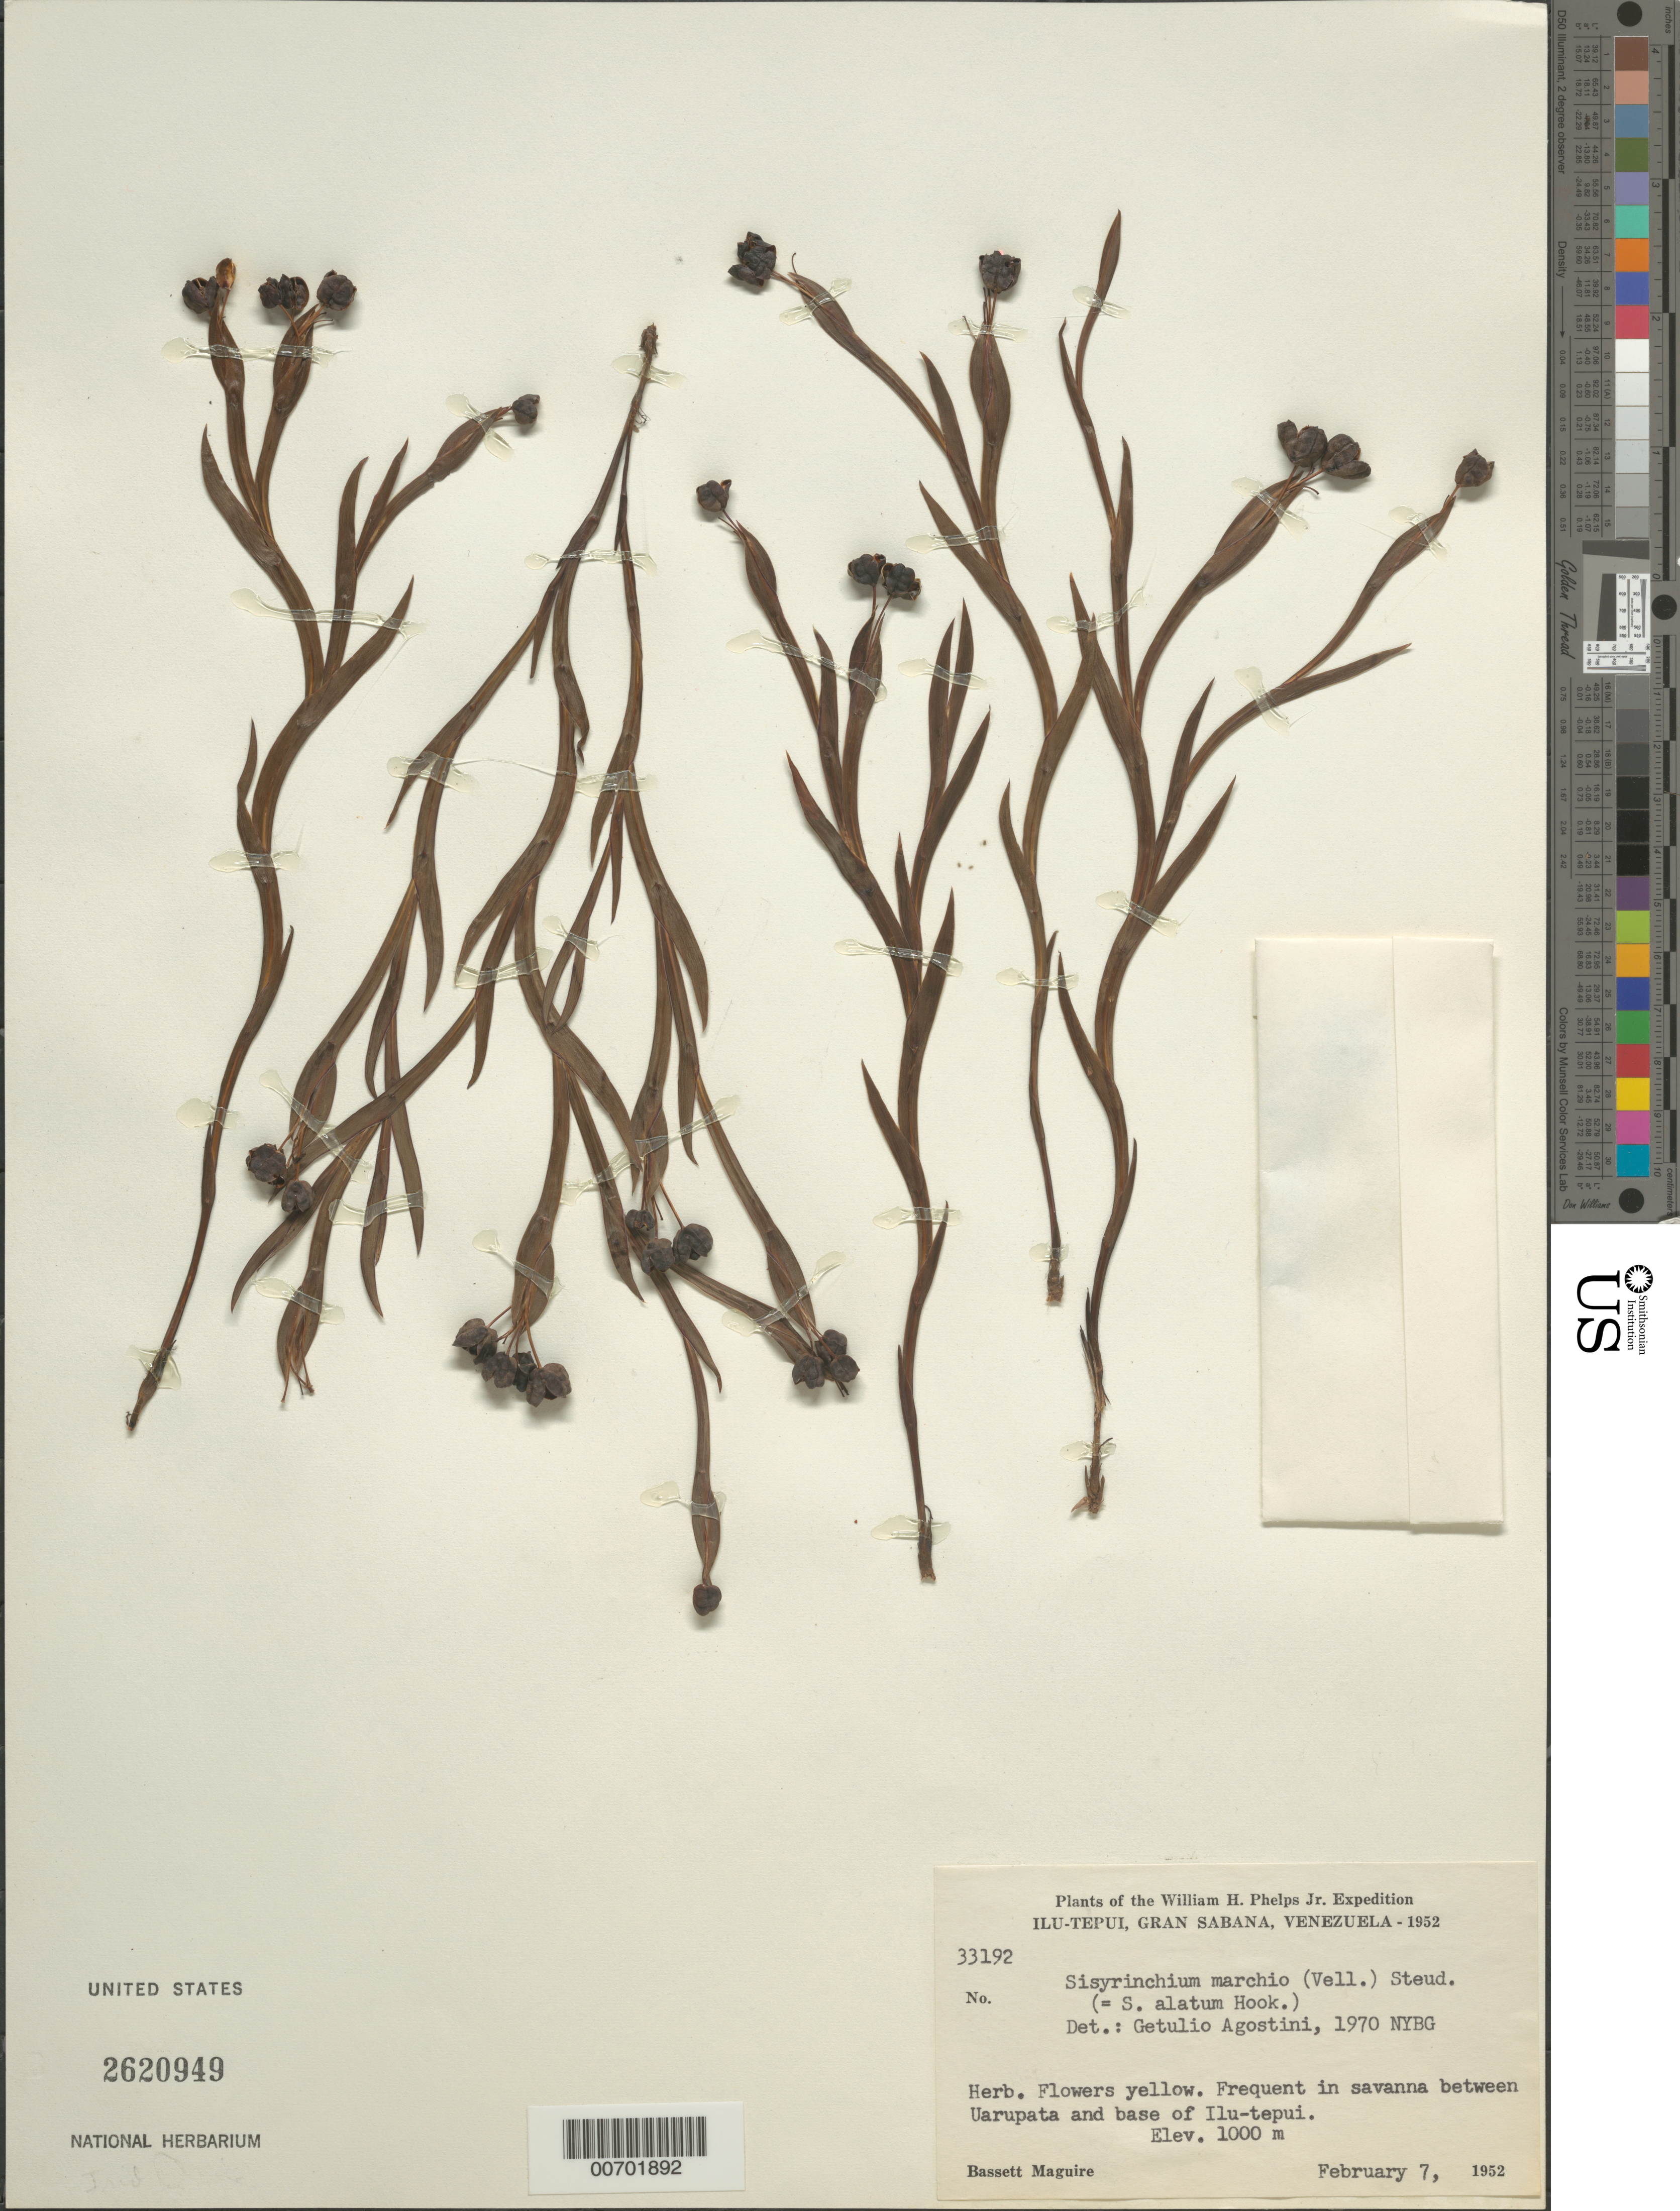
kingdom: Plantae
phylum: Tracheophyta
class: Liliopsida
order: Asparagales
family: Iridaceae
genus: Sisyrinchium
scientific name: Sisyrinchium marchio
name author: (Vell.) Steud.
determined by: Agostini, G.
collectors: B. Maguire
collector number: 33192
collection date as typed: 7-Feb-52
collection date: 1952-02-07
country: Venezuela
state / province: Bolívar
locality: Gran Sabana, Ilu-tepuí, between Uarupata and base of Ilu-tepuí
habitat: Savanna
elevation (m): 1000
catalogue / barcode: US 2620949